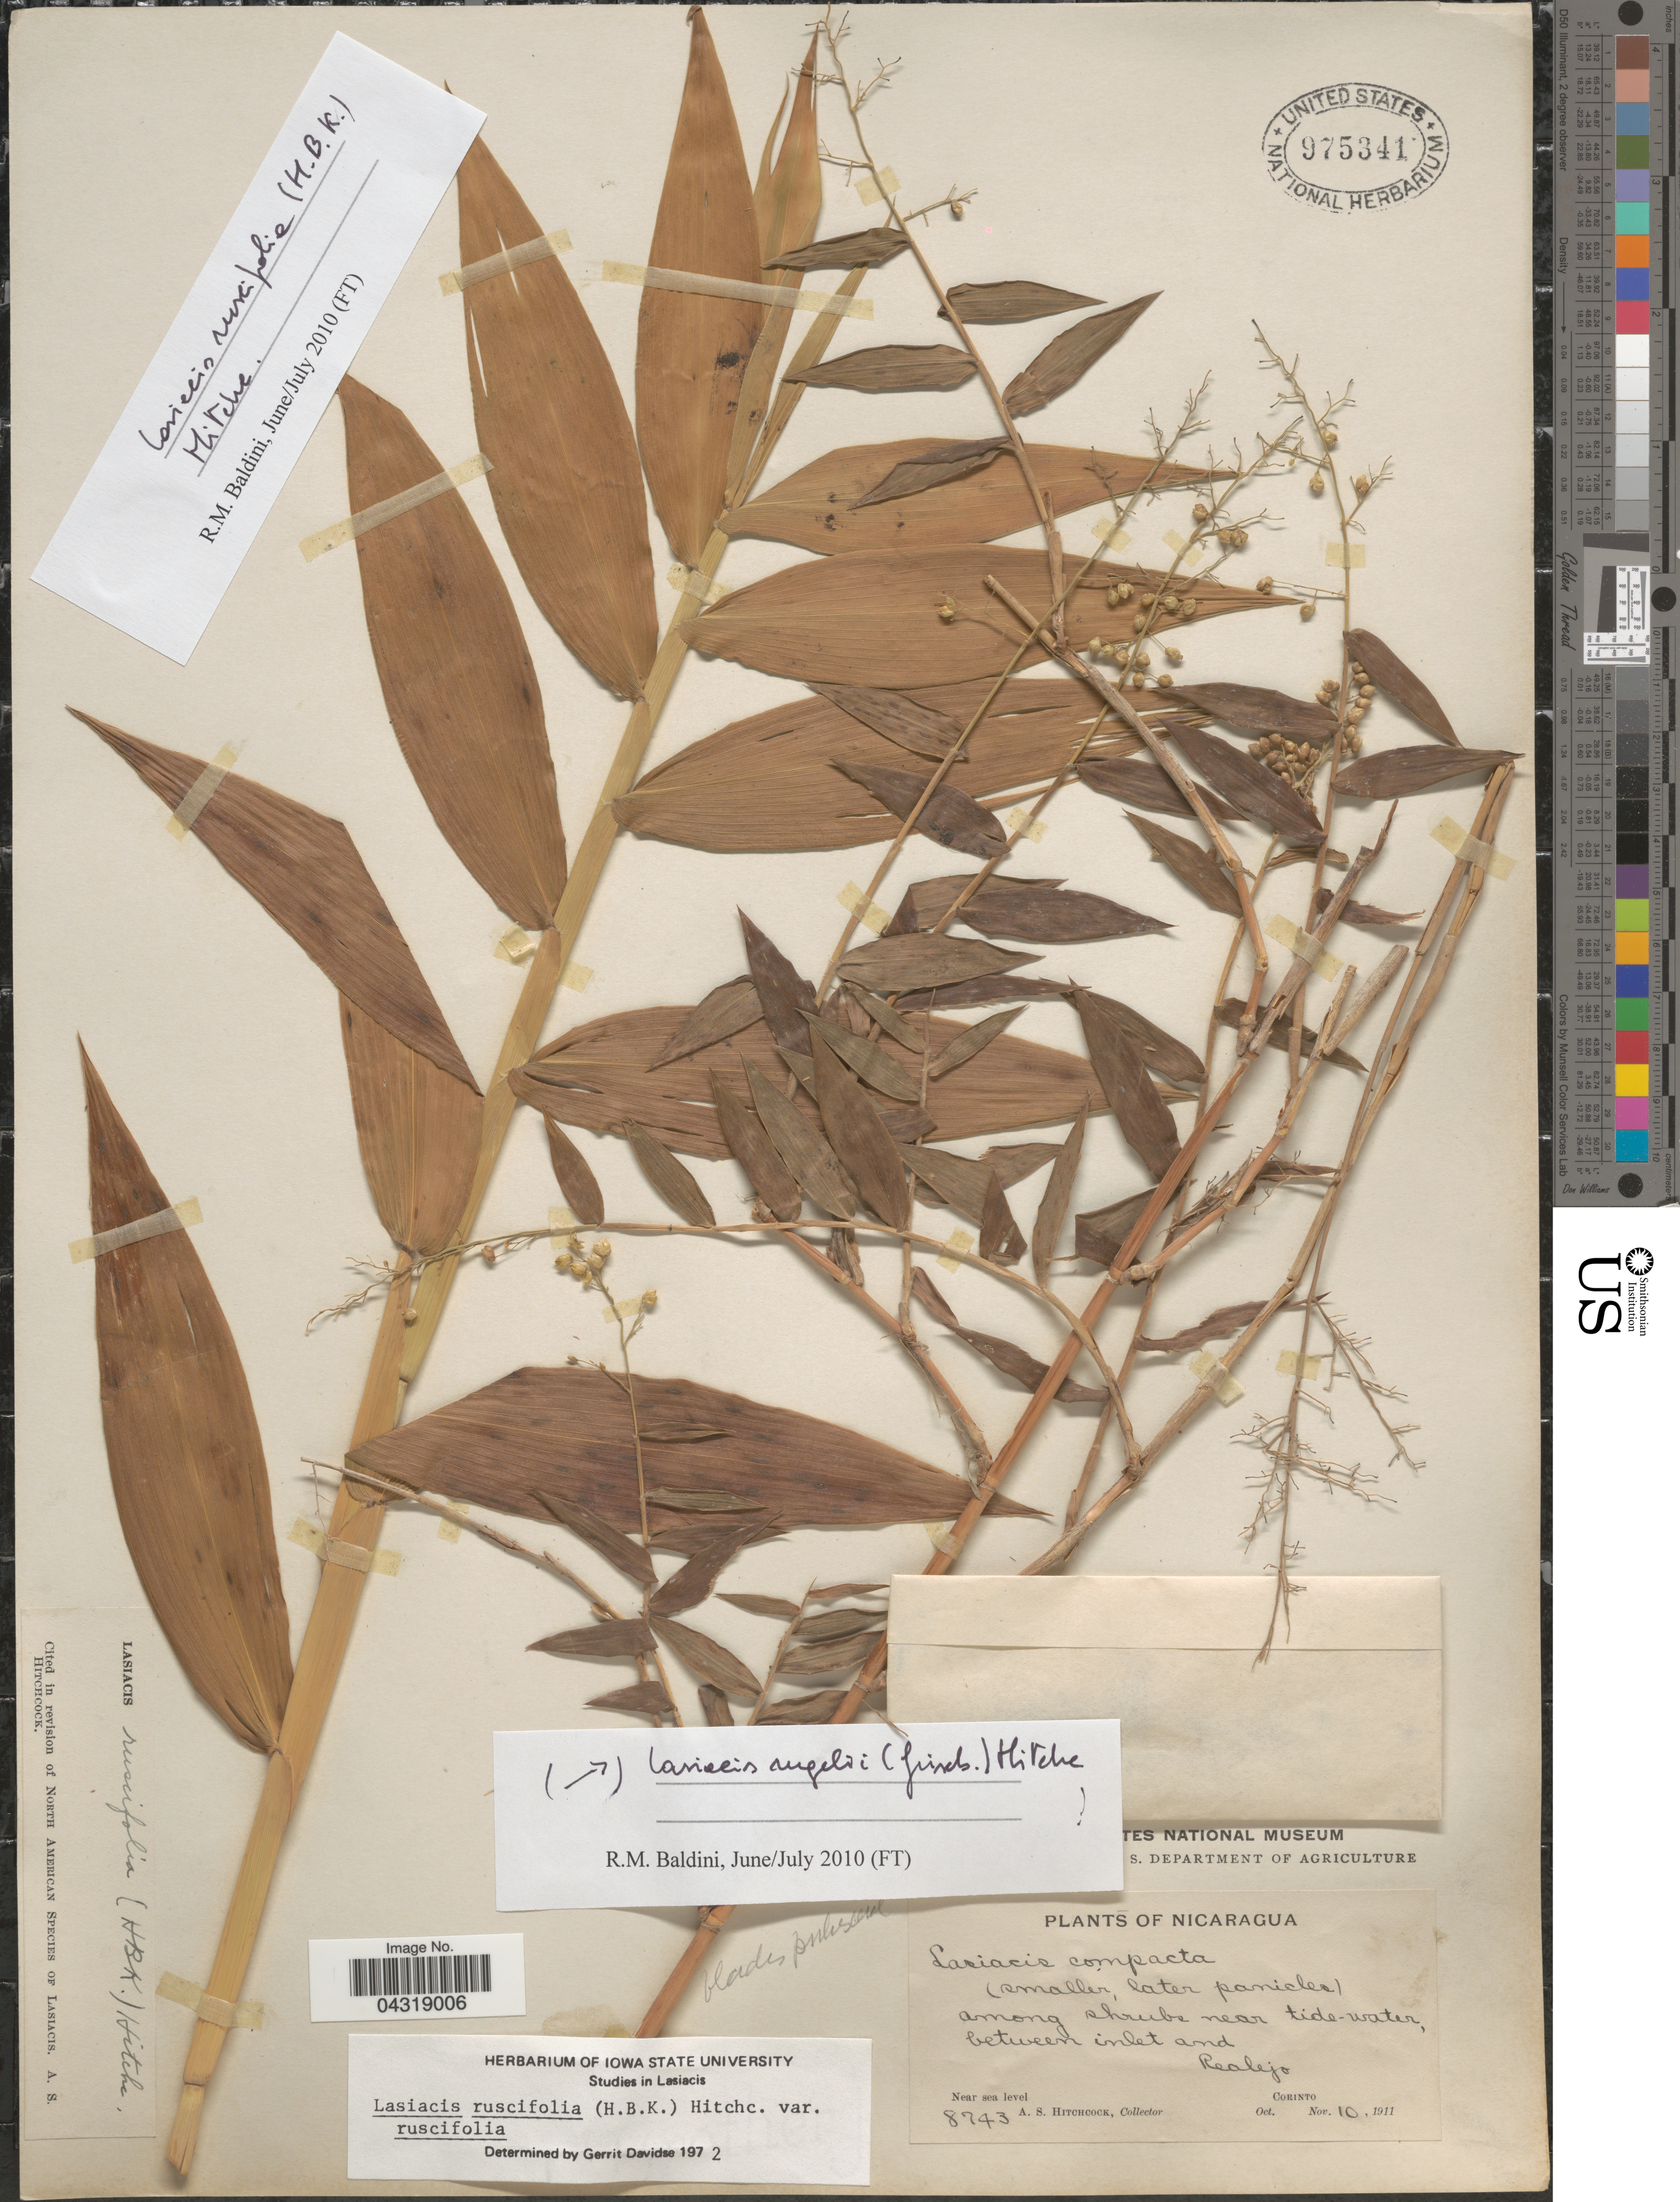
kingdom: Plantae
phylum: Tracheophyta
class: Liliopsida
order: Poales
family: Poaceae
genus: Lasiacis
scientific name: Lasiacis ruscifolia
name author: (Kunth) Hitchc.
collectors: A. S. Hitchcock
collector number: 8743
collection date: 1911-11-10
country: Nicaragua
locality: Between inlet and Realejo. Corinto.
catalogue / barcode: US 975341